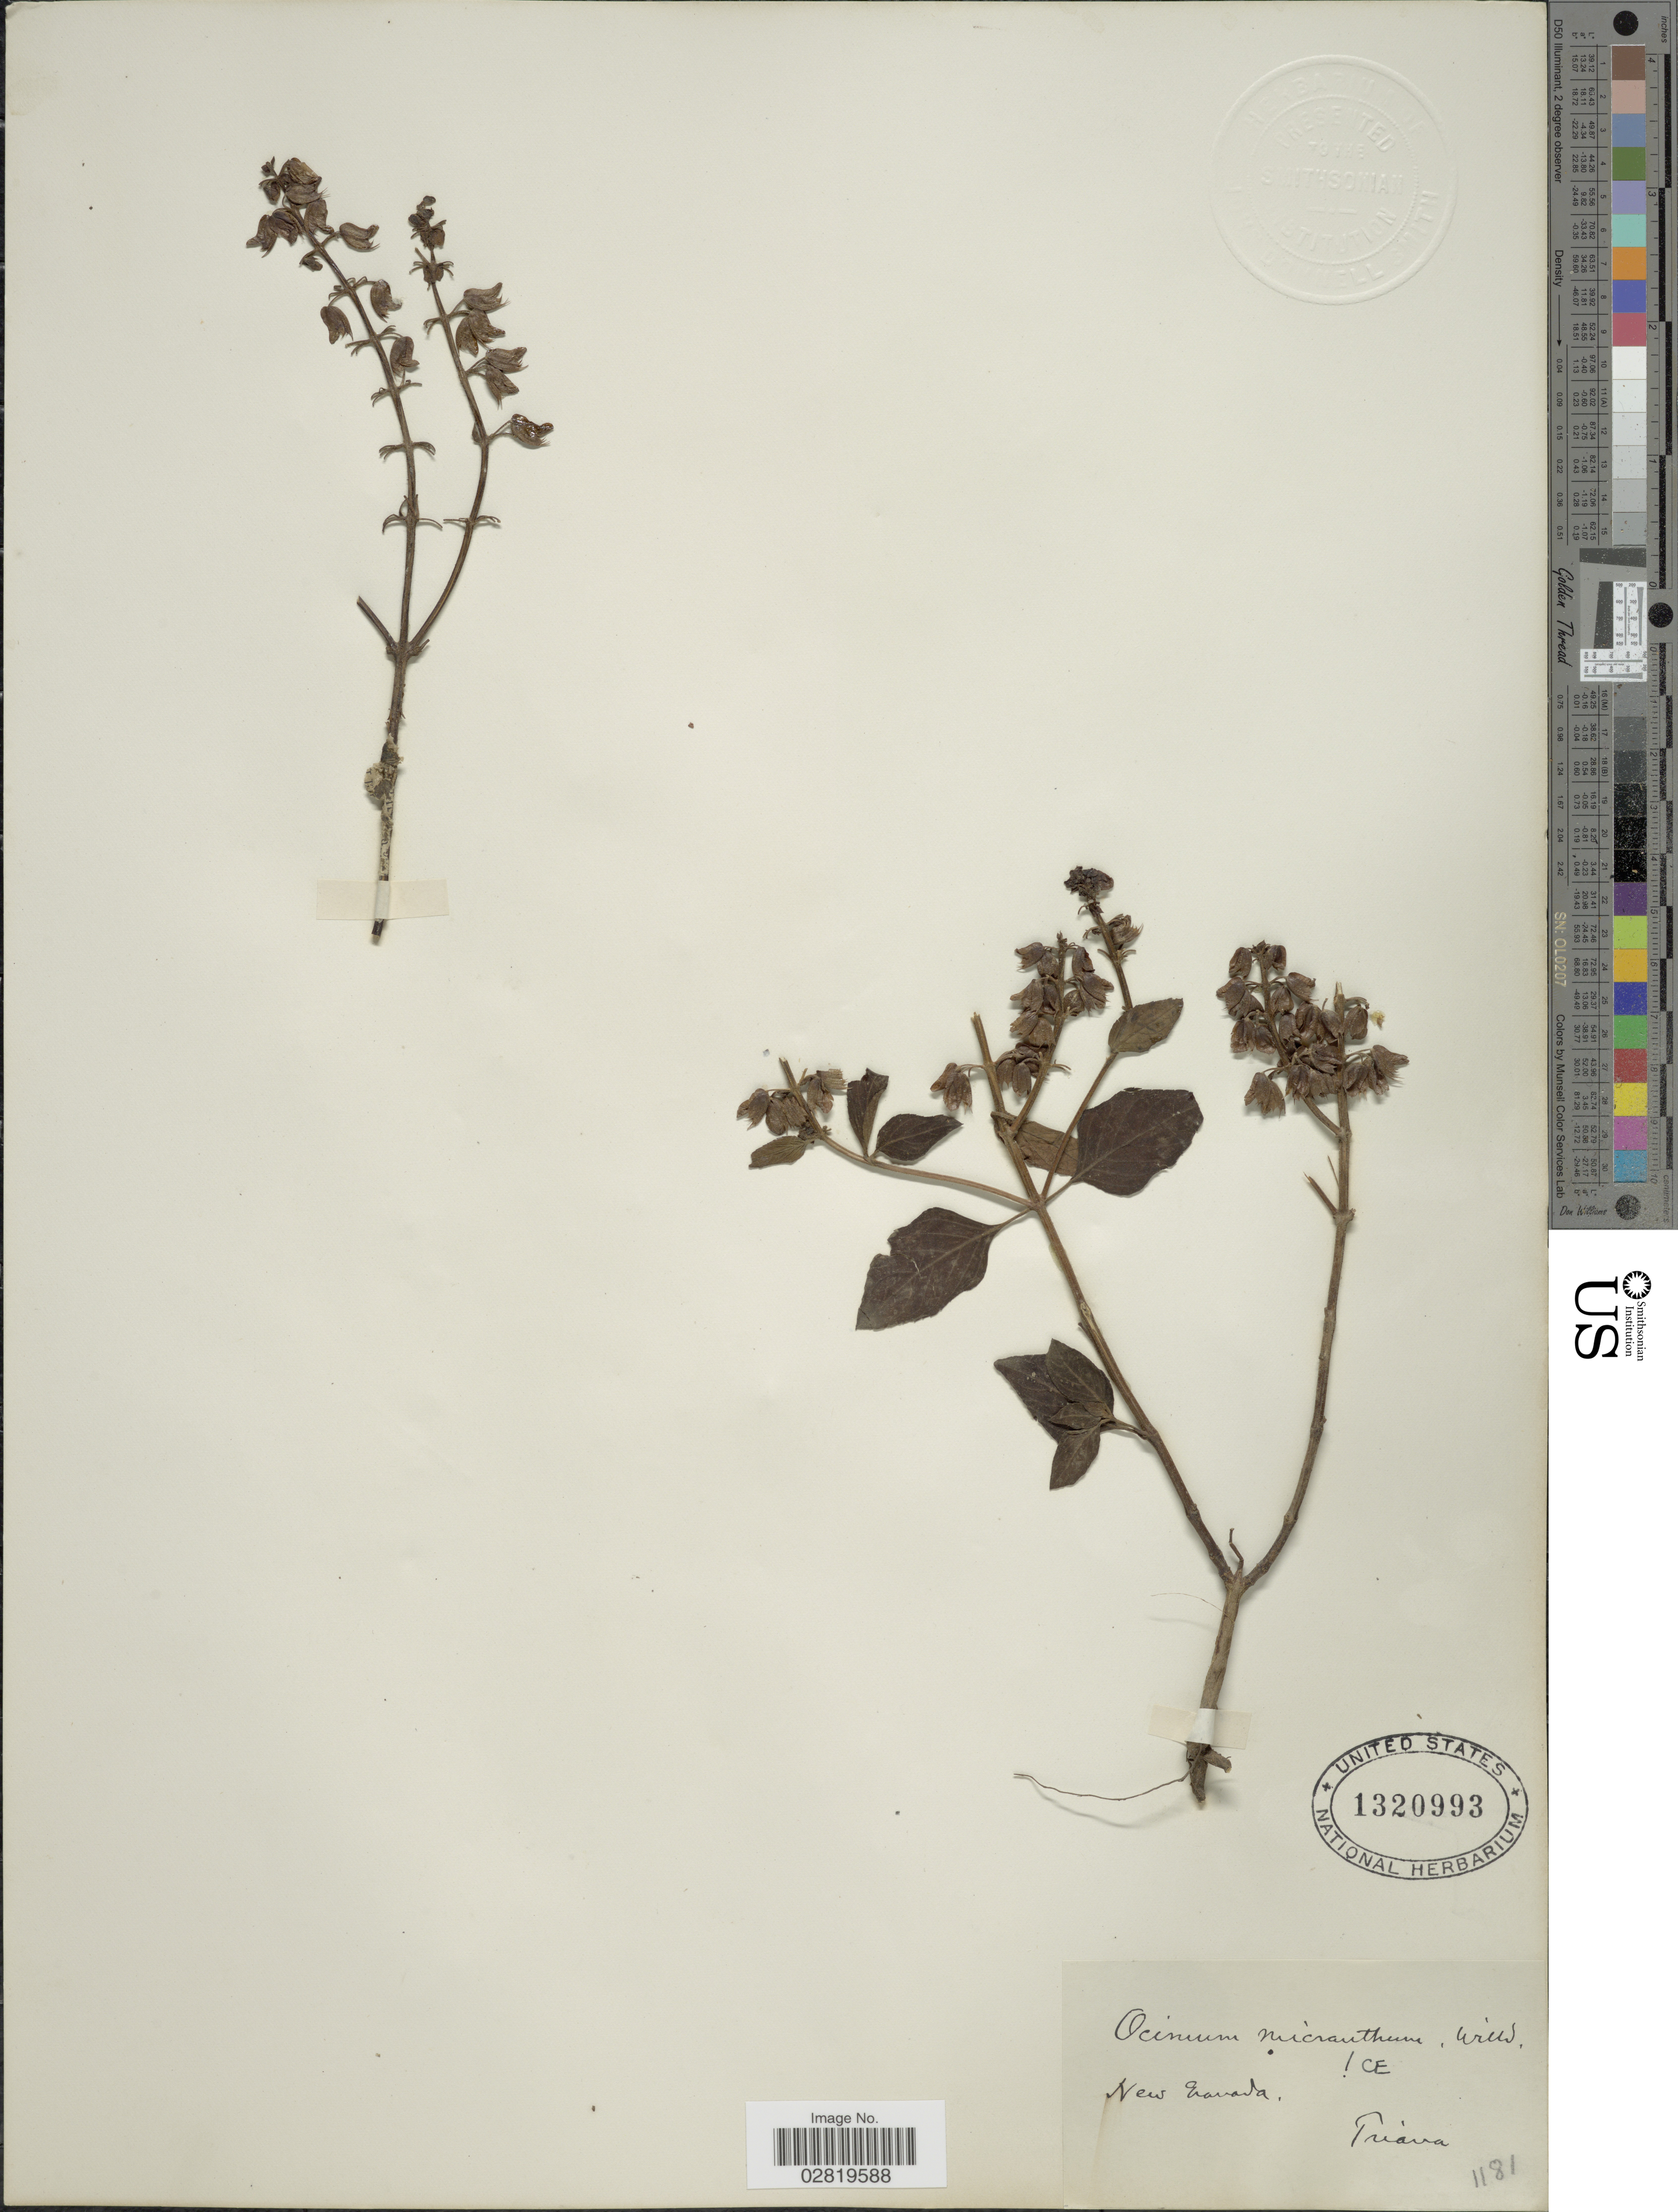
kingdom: Plantae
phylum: Tracheophyta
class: Magnoliopsida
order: Lamiales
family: Lamiaceae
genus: Ocimum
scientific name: Ocimum micranthum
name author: Willd.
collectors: Triana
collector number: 1181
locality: New Granada.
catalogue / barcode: US 1320993